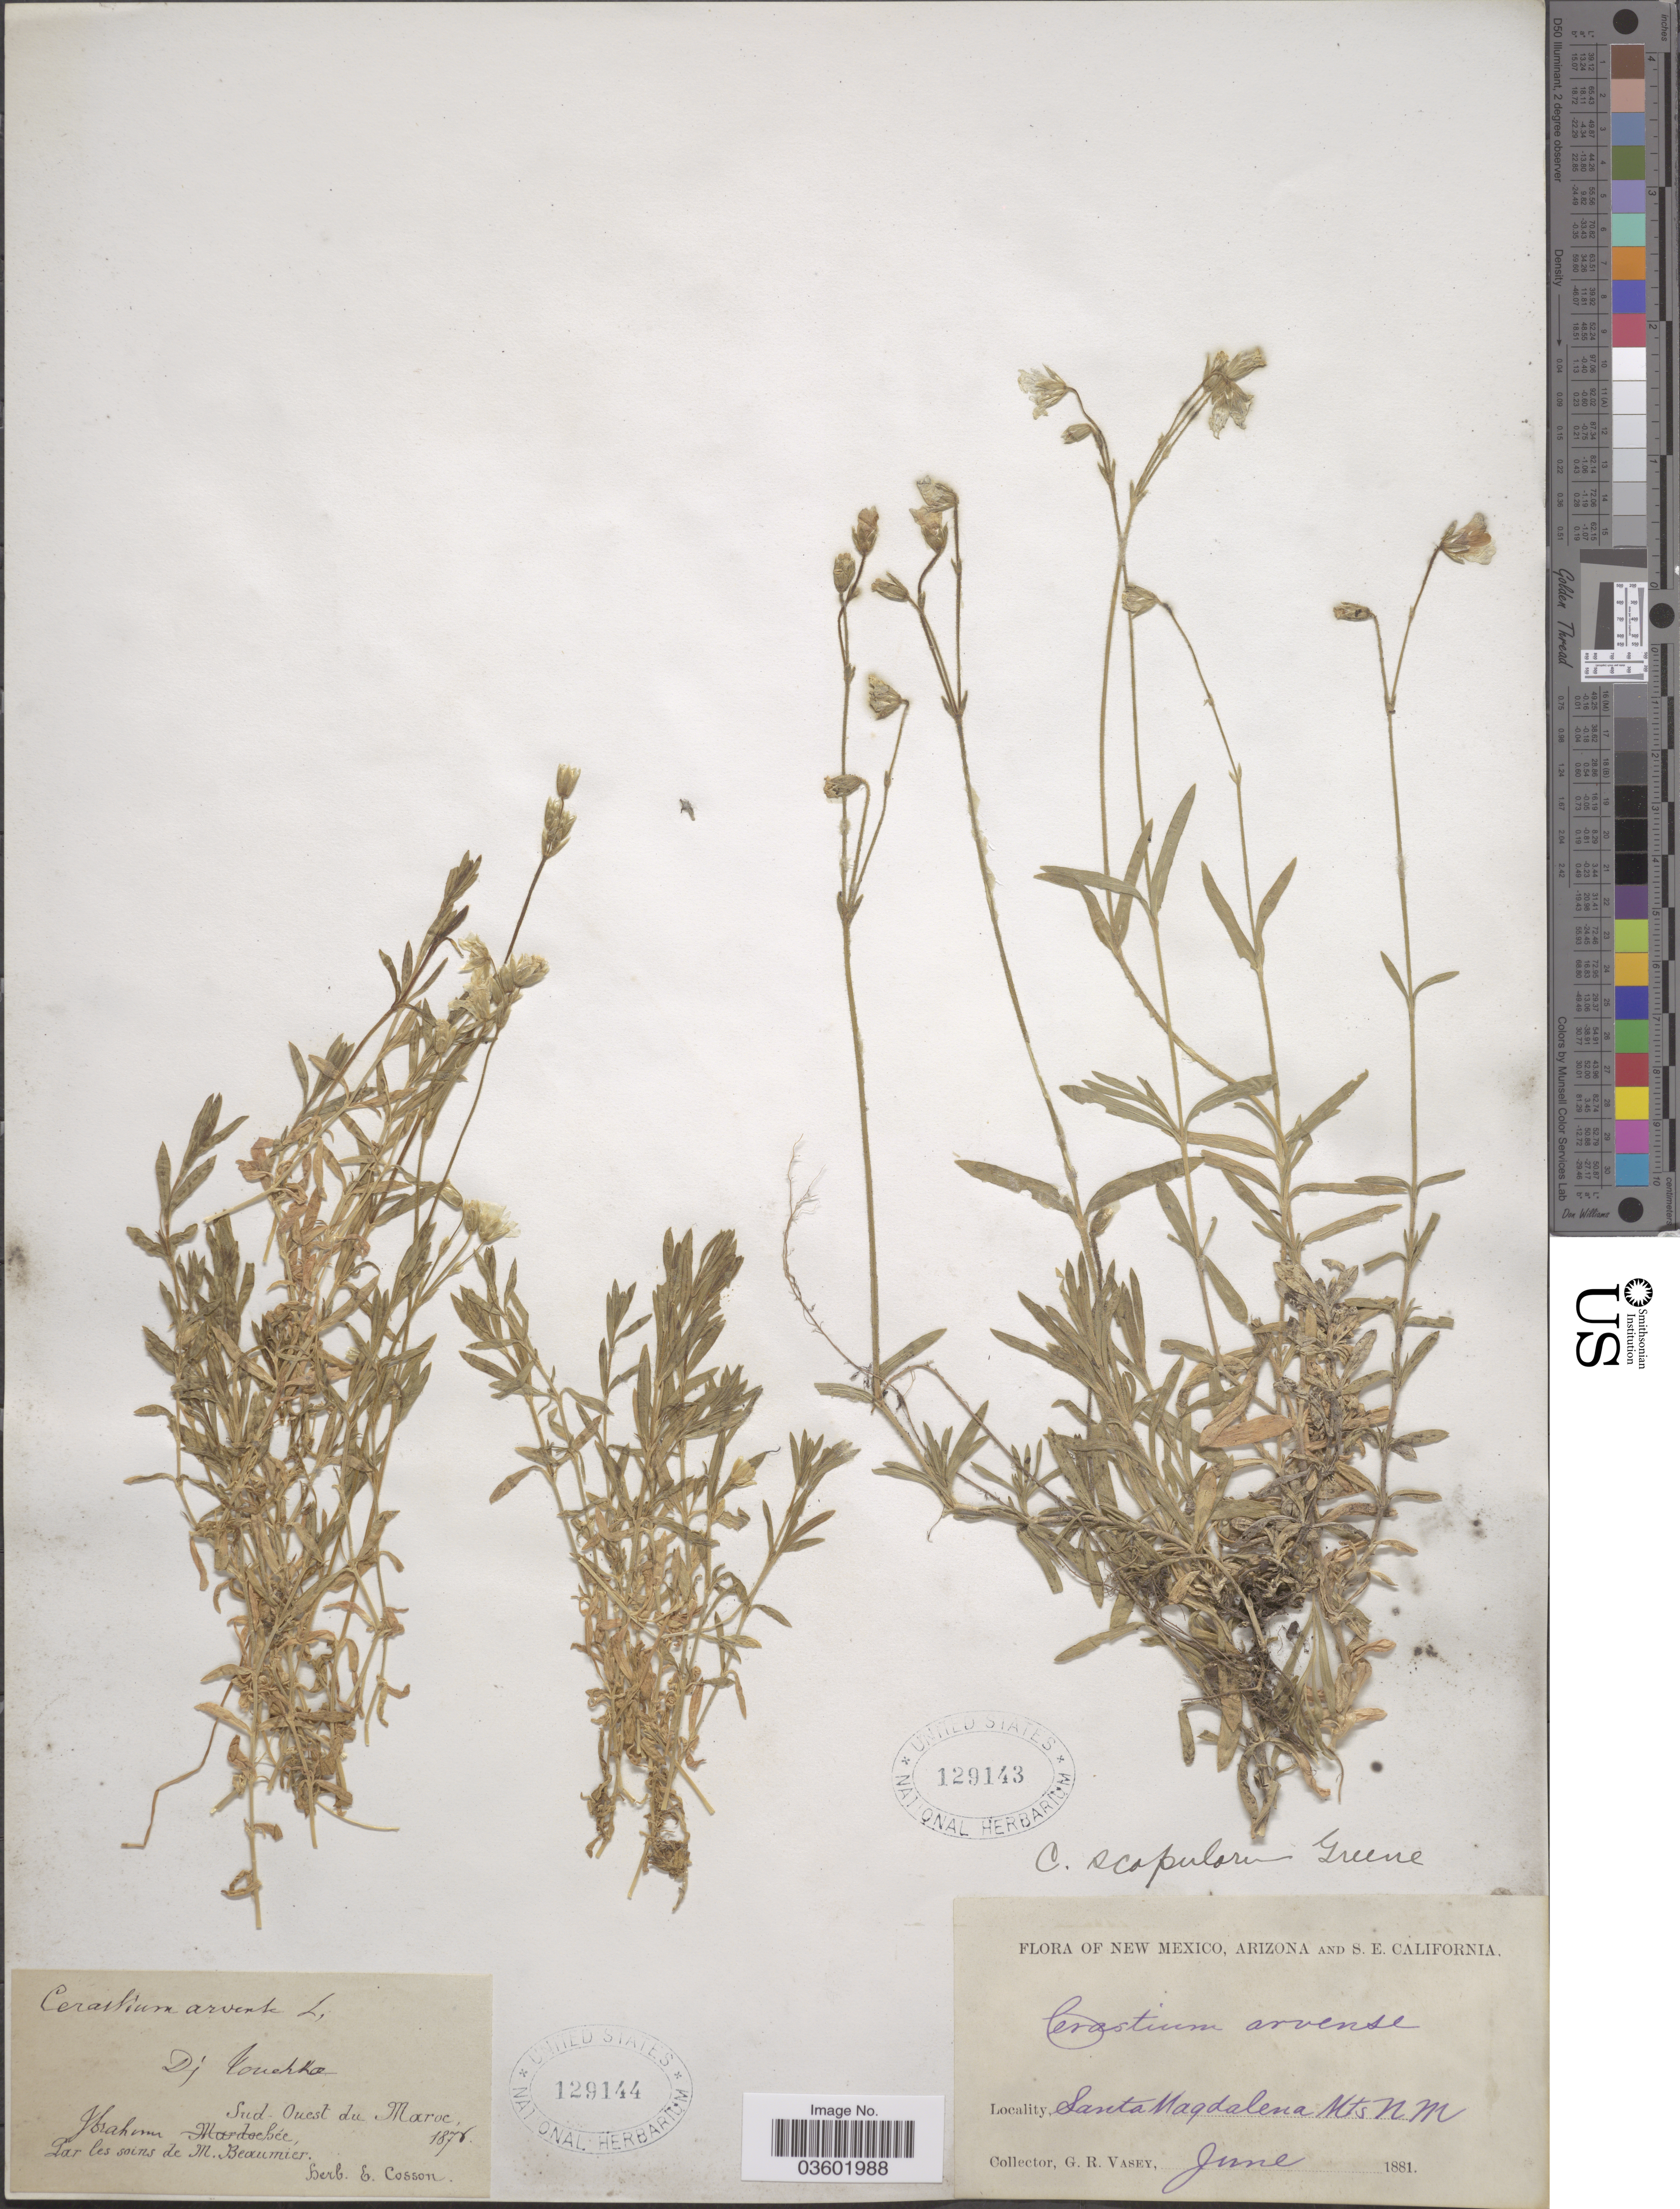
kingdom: Plantae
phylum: Tracheophyta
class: Magnoliopsida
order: Caryophyllales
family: Caryophyllaceae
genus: Cerastium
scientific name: Cerastium scopulorum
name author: Greene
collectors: M. Beaumier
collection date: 1878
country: Morocco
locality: Sud-Ouest du Maroc. Ibrahim.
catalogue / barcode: US 129144